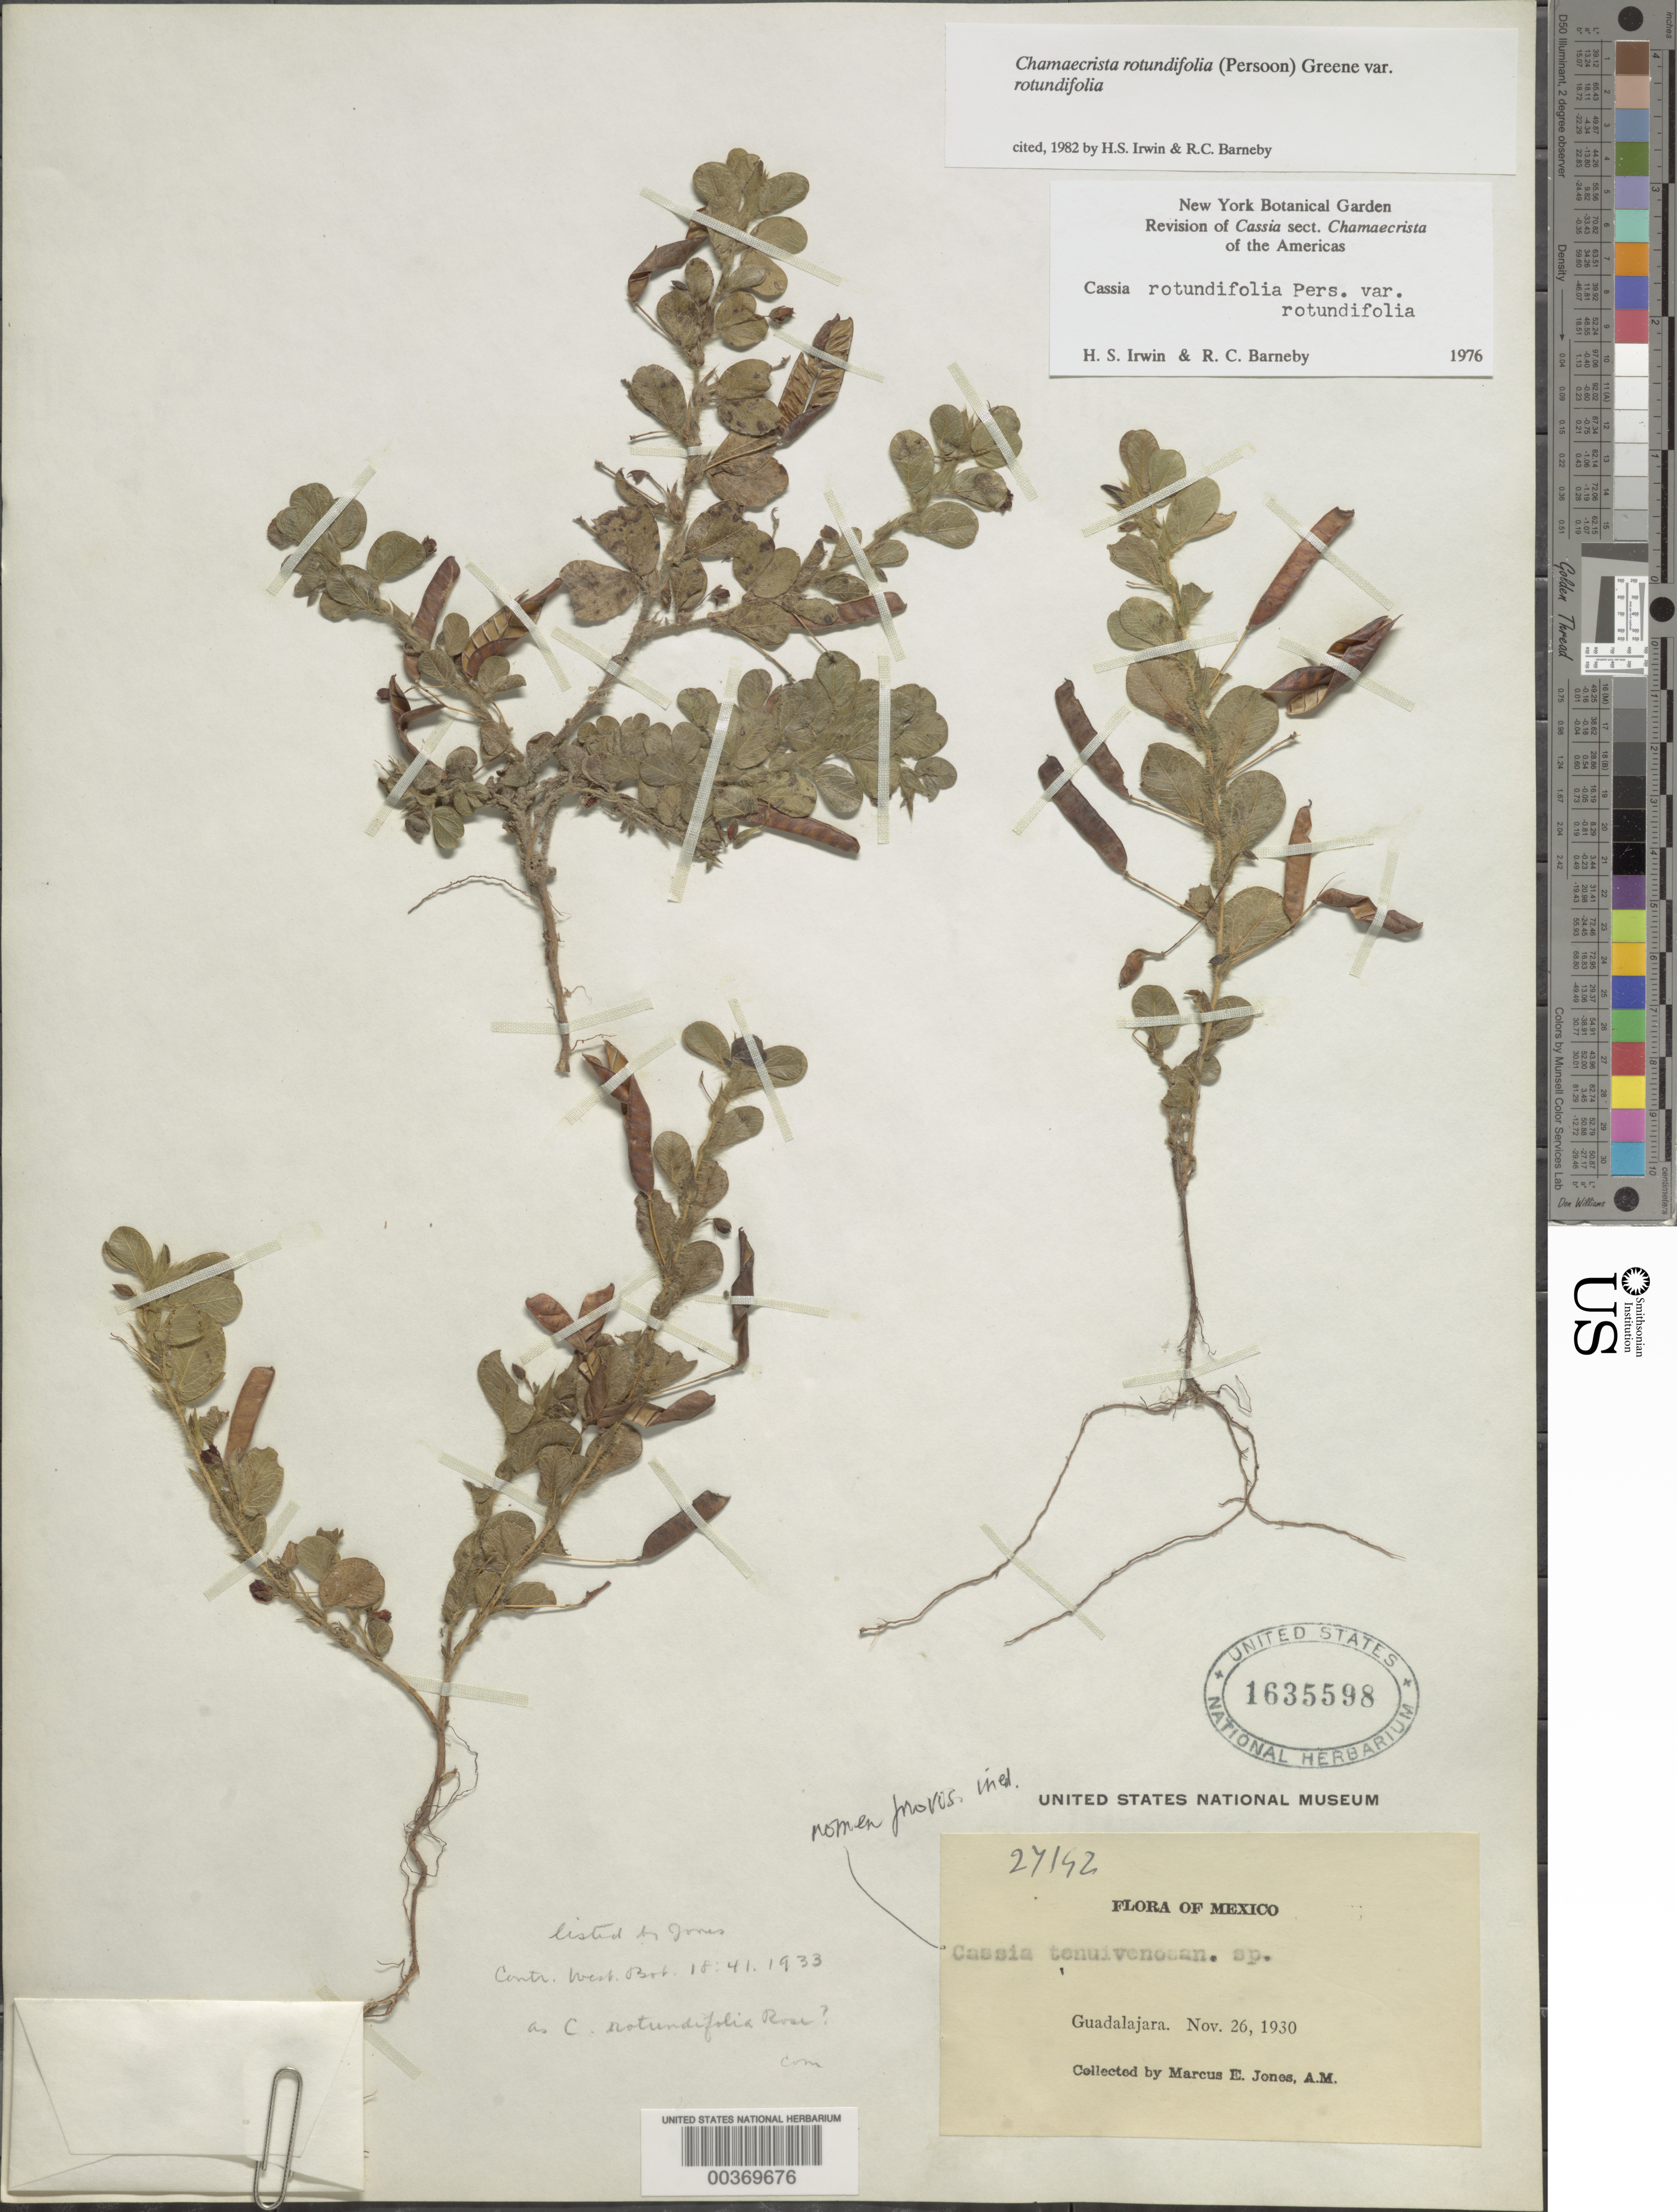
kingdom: Plantae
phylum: Tracheophyta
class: Magnoliopsida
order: Fabales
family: Fabaceae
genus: Chamaecrista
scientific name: Chamaecrista rotundifolia var. rotundifolia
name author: (Pers.) Greene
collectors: M. E. Jones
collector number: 27192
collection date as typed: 26 Nov 1930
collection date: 1930-11-26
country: Mexico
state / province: Jalisco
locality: Guadalajara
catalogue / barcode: US 1635598